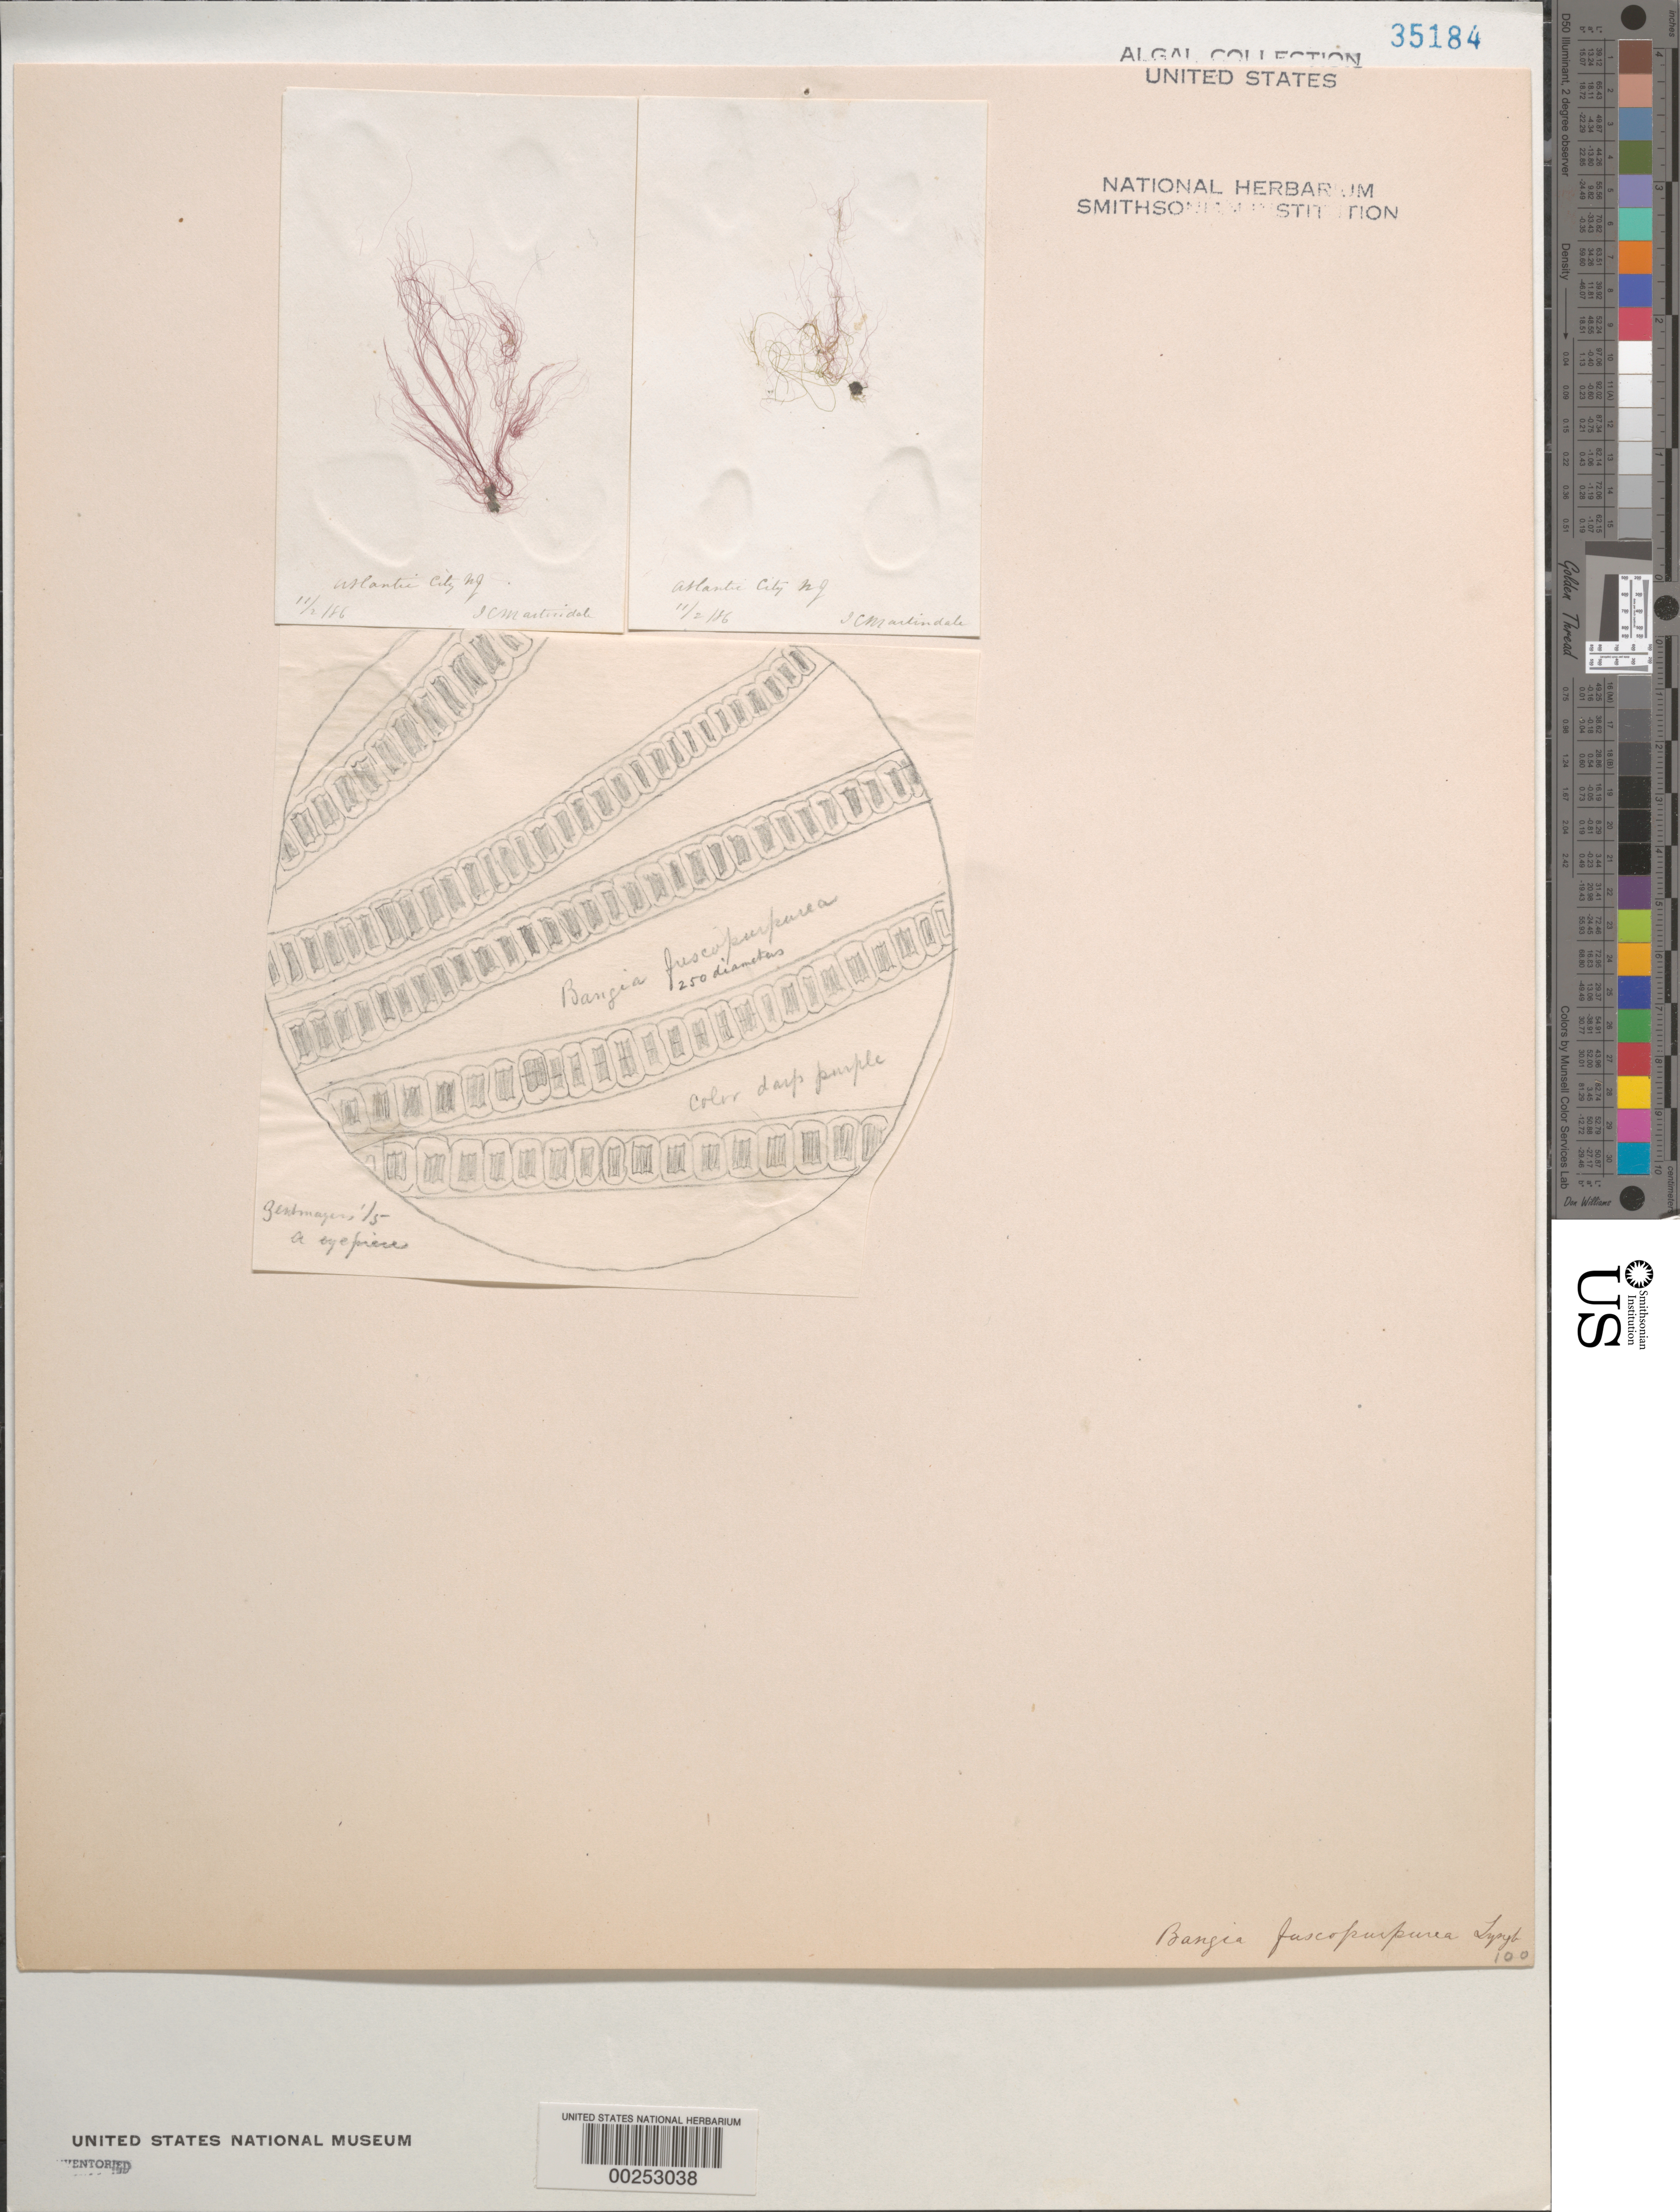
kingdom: Plantae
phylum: Rhodophyta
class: Bangiophyceae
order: Bangiales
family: Bangiaceae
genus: Bangia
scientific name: Bangia fuscopurpurea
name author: (Dillwyn) Lyngb.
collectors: I. C. Martindale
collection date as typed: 02 Nov 1886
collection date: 1886-11-02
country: United States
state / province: New Jersey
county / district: Atlantic County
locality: Atlantic City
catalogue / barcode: US 35184